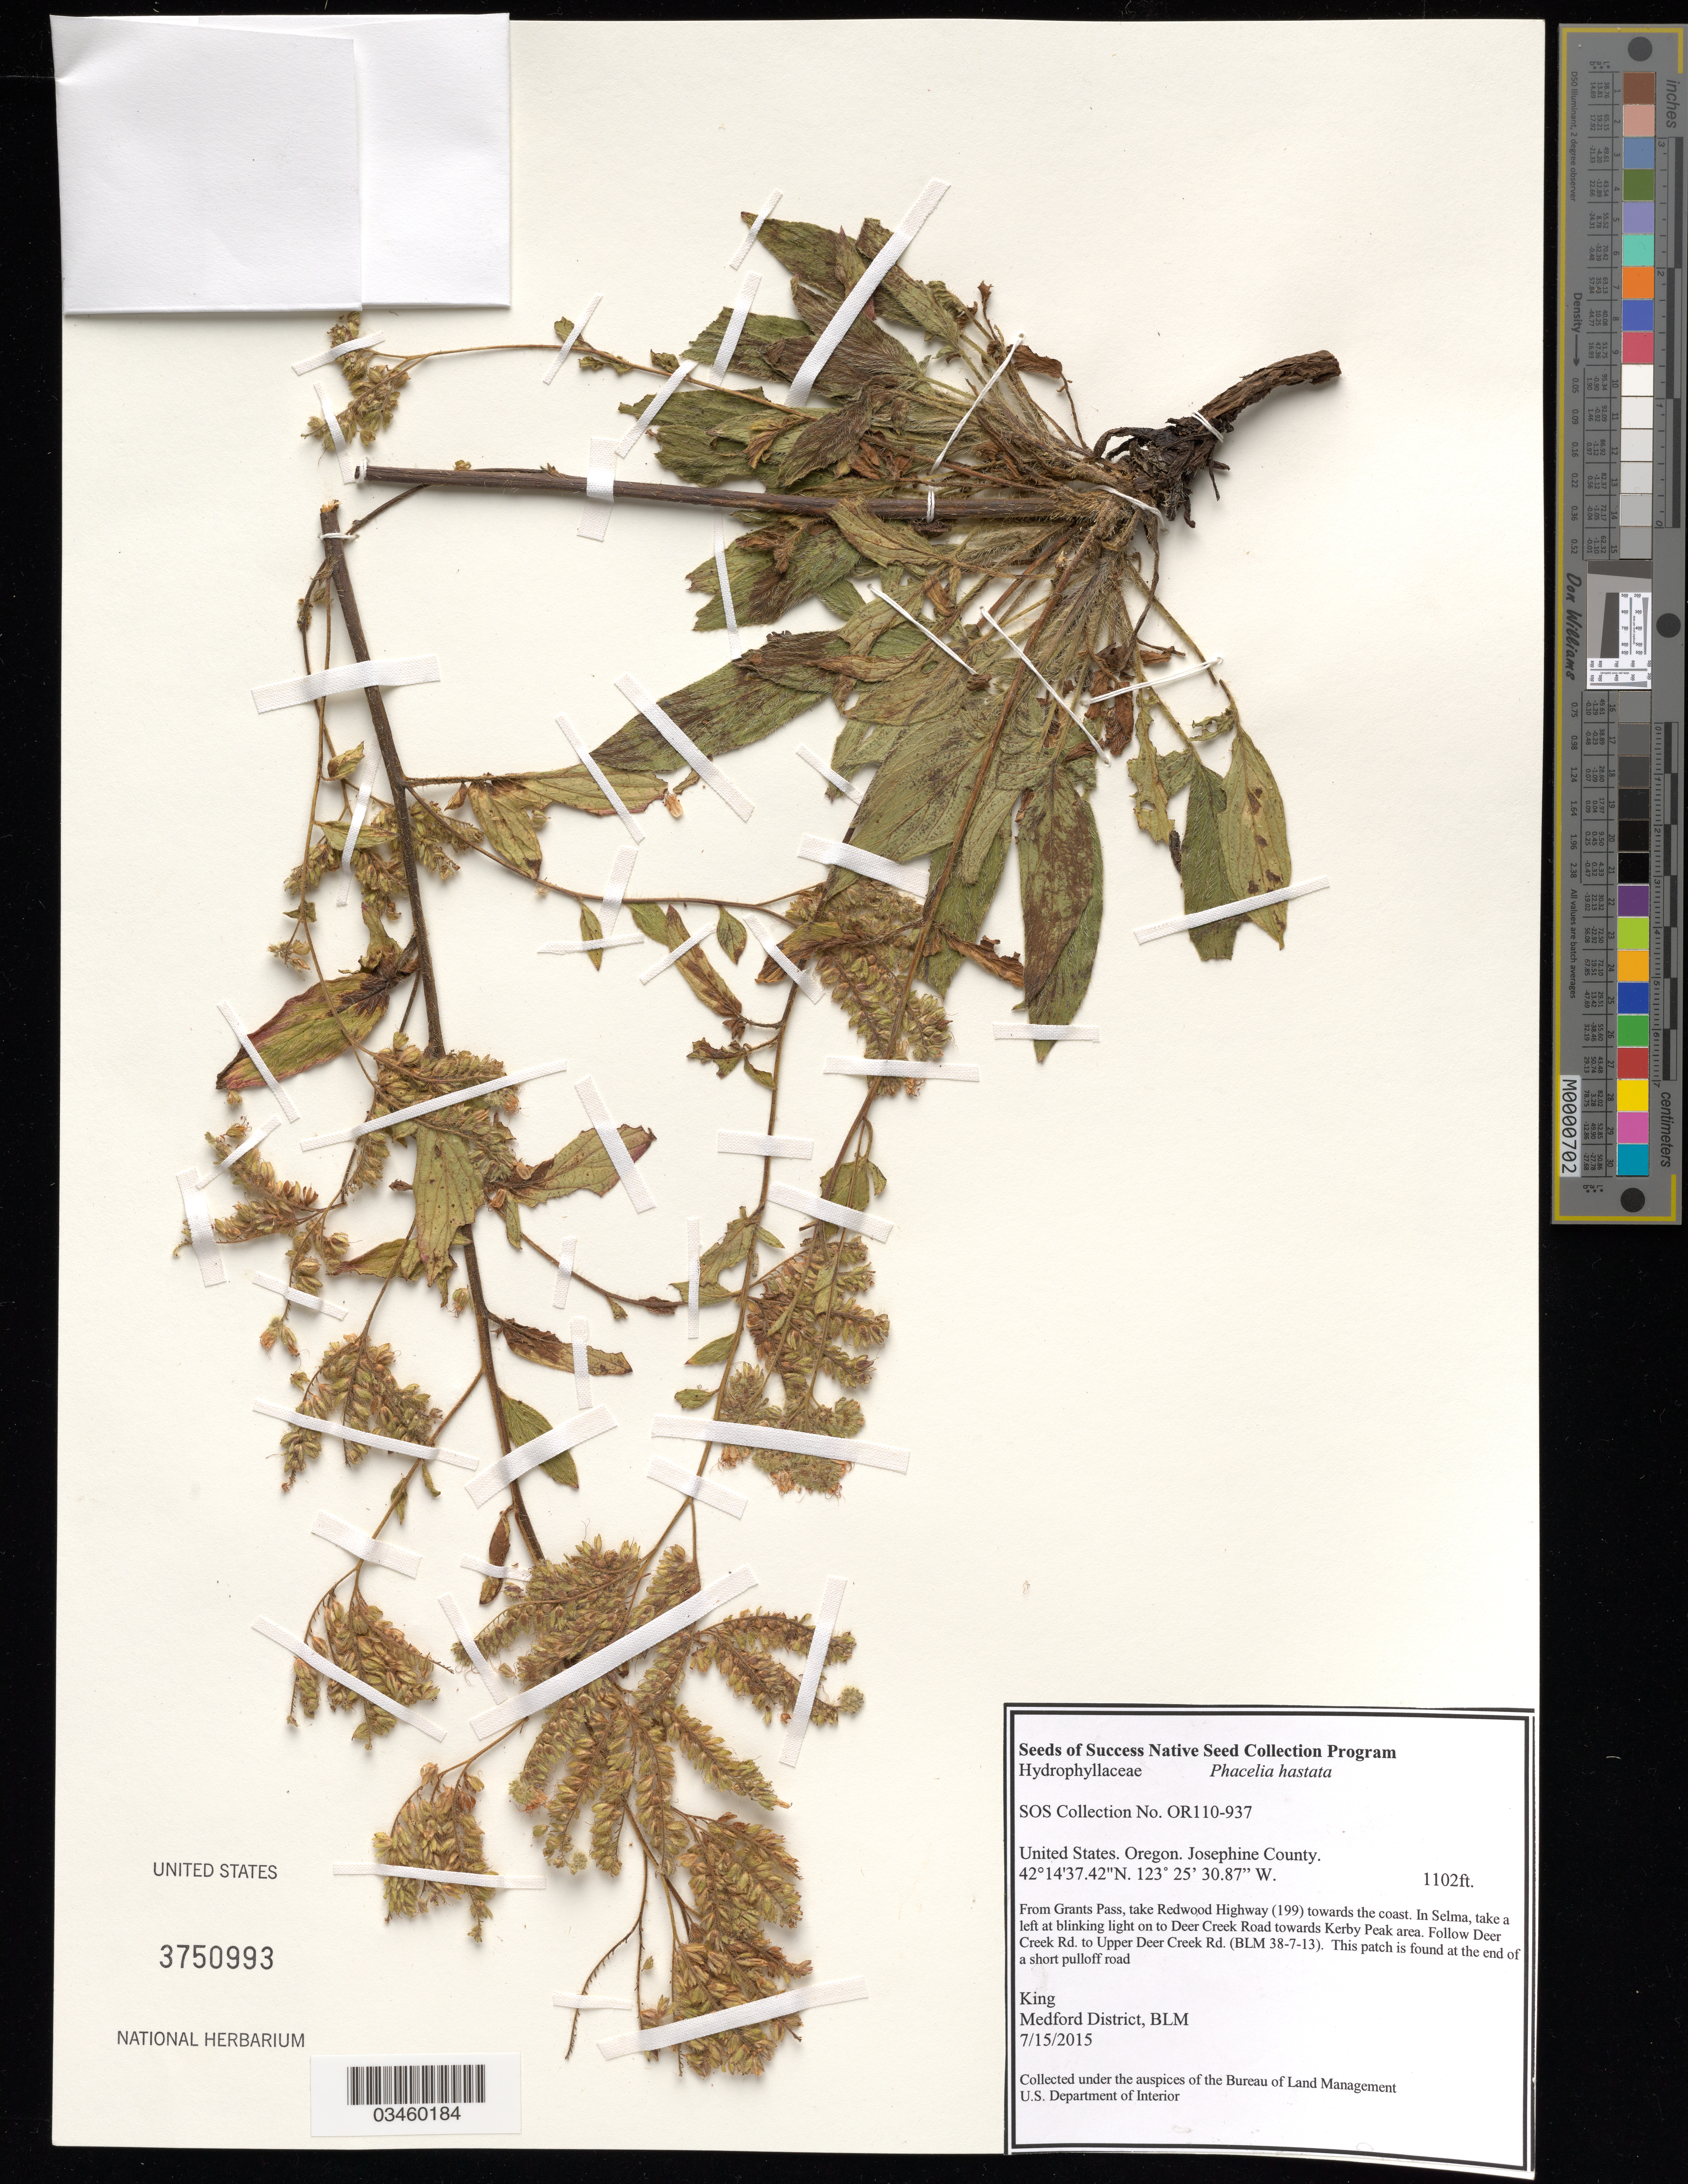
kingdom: Plantae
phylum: Tracheophyta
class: Magnoliopsida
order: Boraginales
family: Hydrophyllaceae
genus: Phacelia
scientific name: Phacelia hastata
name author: Douglas ex Lehm.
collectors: King, --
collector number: OR110-937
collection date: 2015-07-15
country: United States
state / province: Oregon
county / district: Josephine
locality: Upper Deer Creek Rd (BLM 38-7-13)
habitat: Rocky hillside/backslope near creek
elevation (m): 336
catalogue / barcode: US 3750993